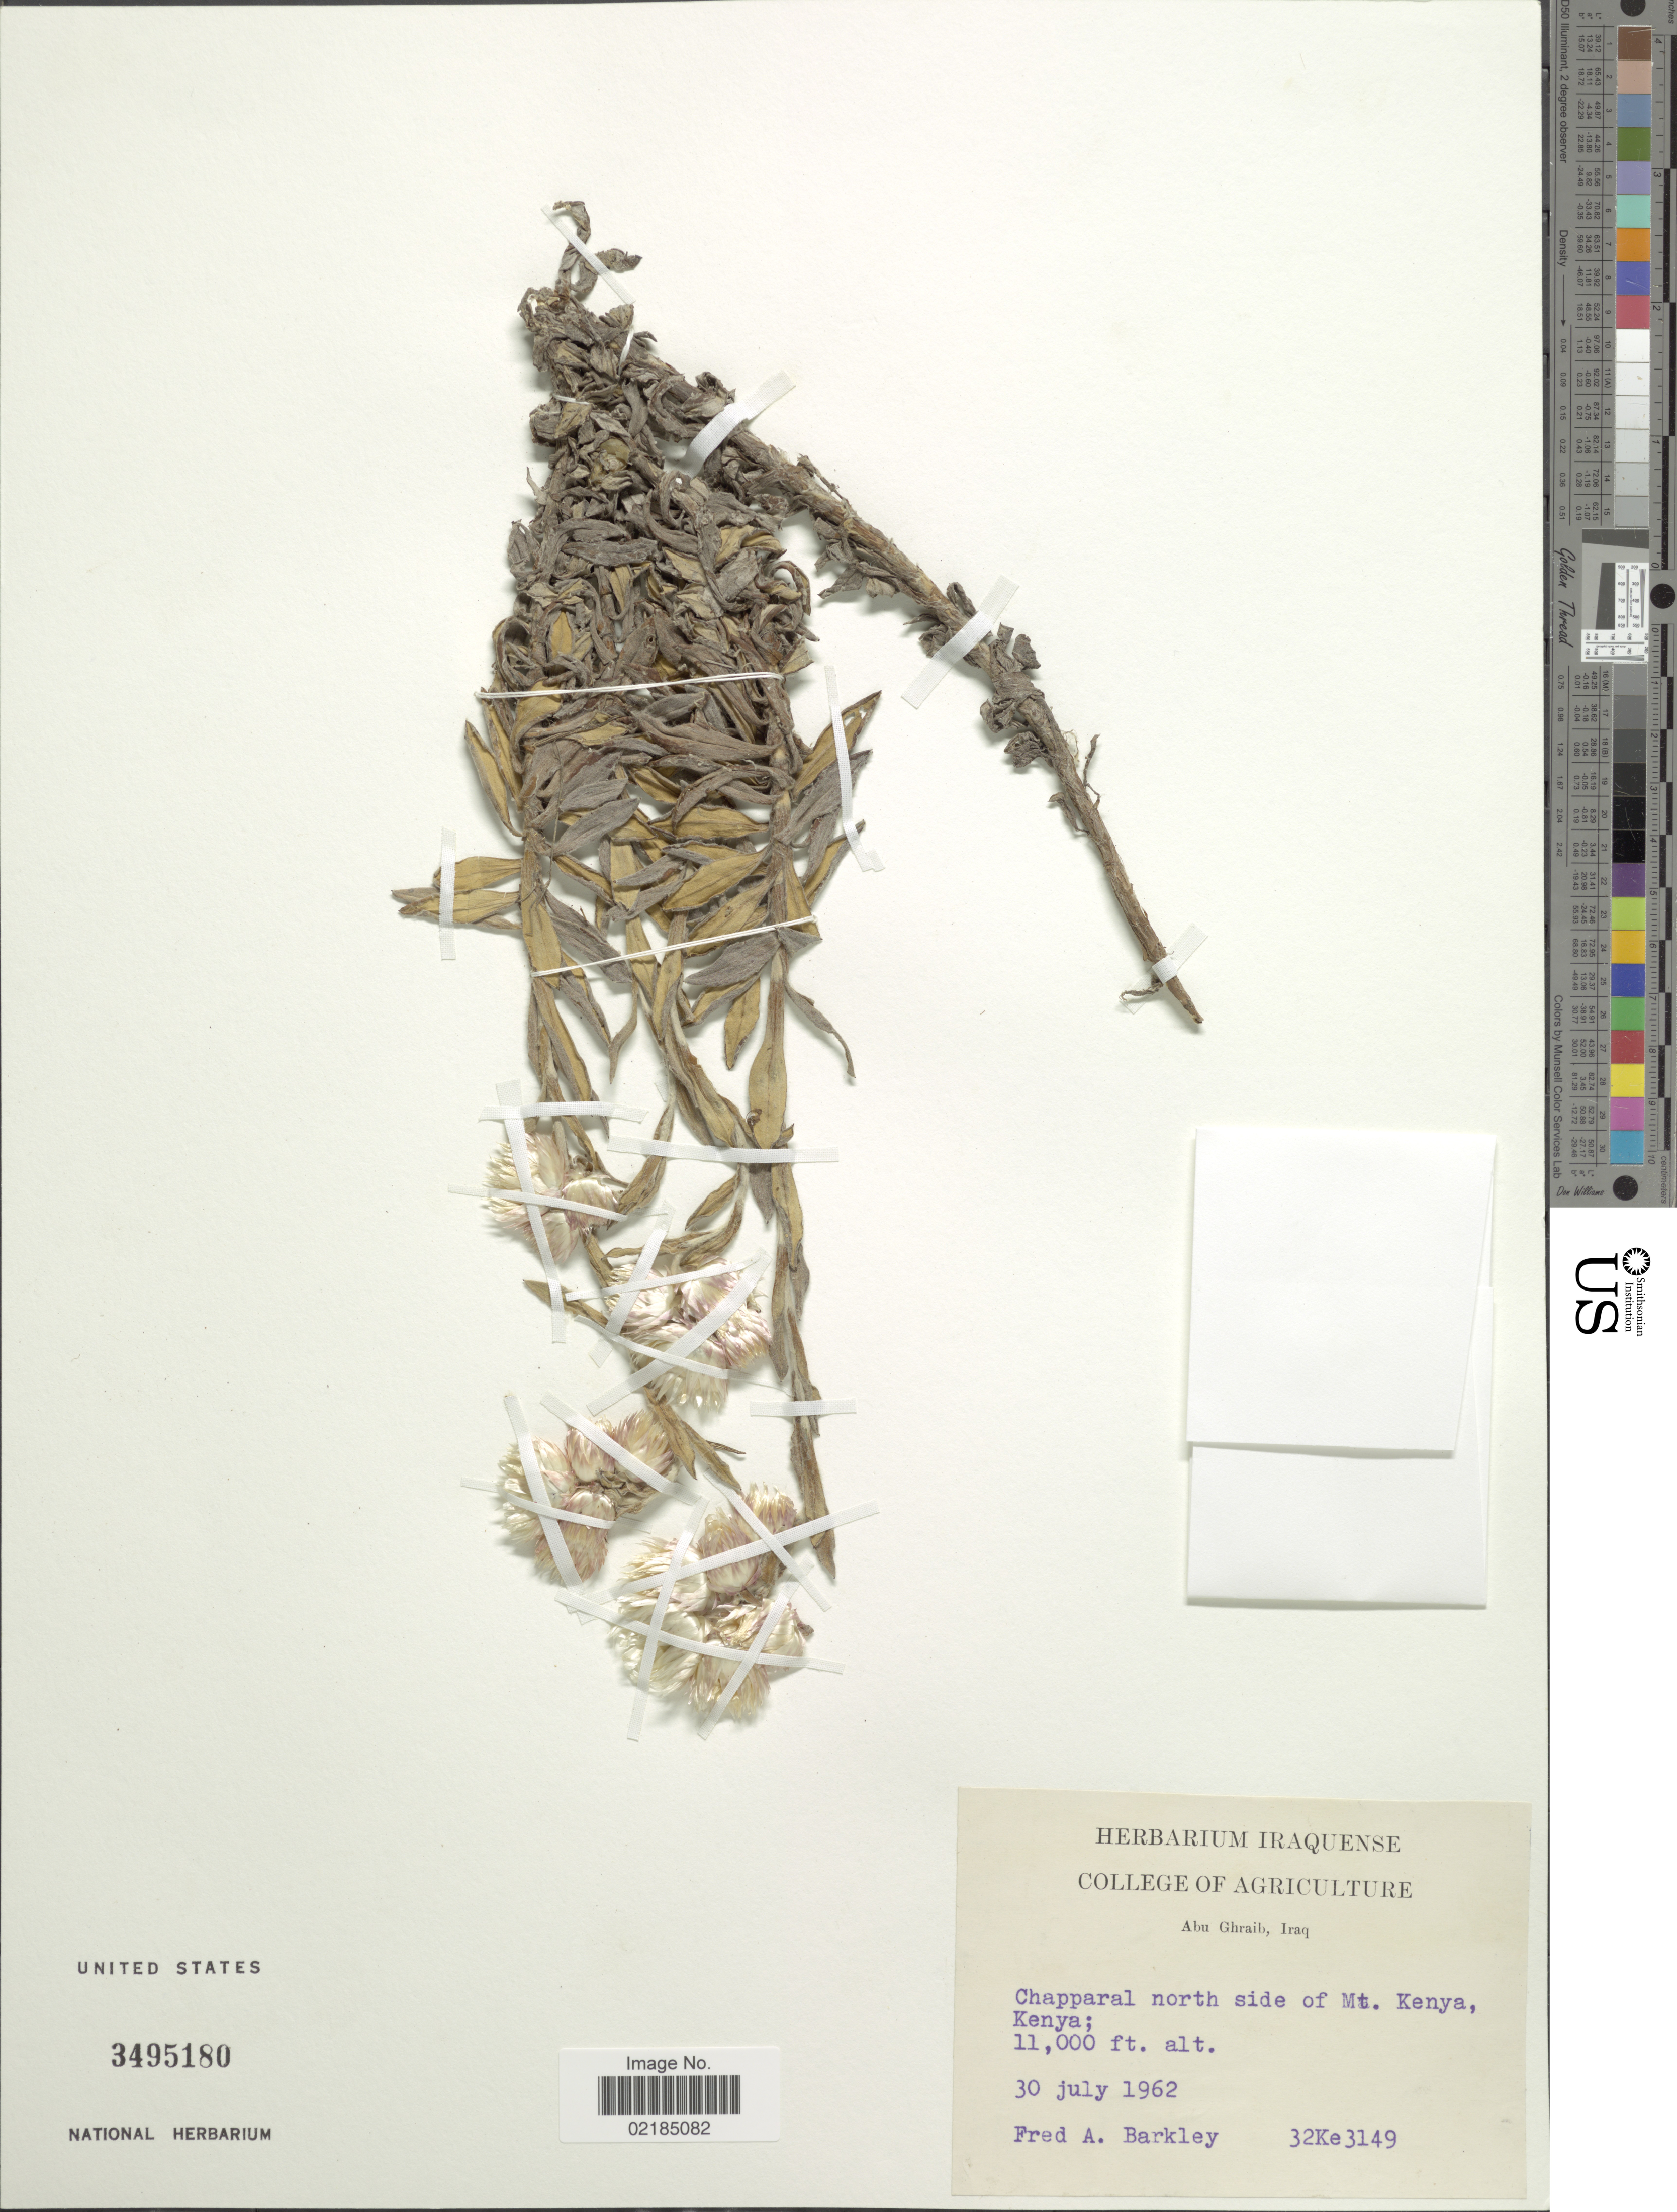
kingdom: Plantae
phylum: Tracheophyta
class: Magnoliopsida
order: Asterales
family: Asteraceae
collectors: F. A. Barkley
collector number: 32Ke3149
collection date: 1962-07-30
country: Kenya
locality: Abu Ghraib, Iraq. Chapparal north side of Mt. Kenya, kenya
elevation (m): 3353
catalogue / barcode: US 3495180